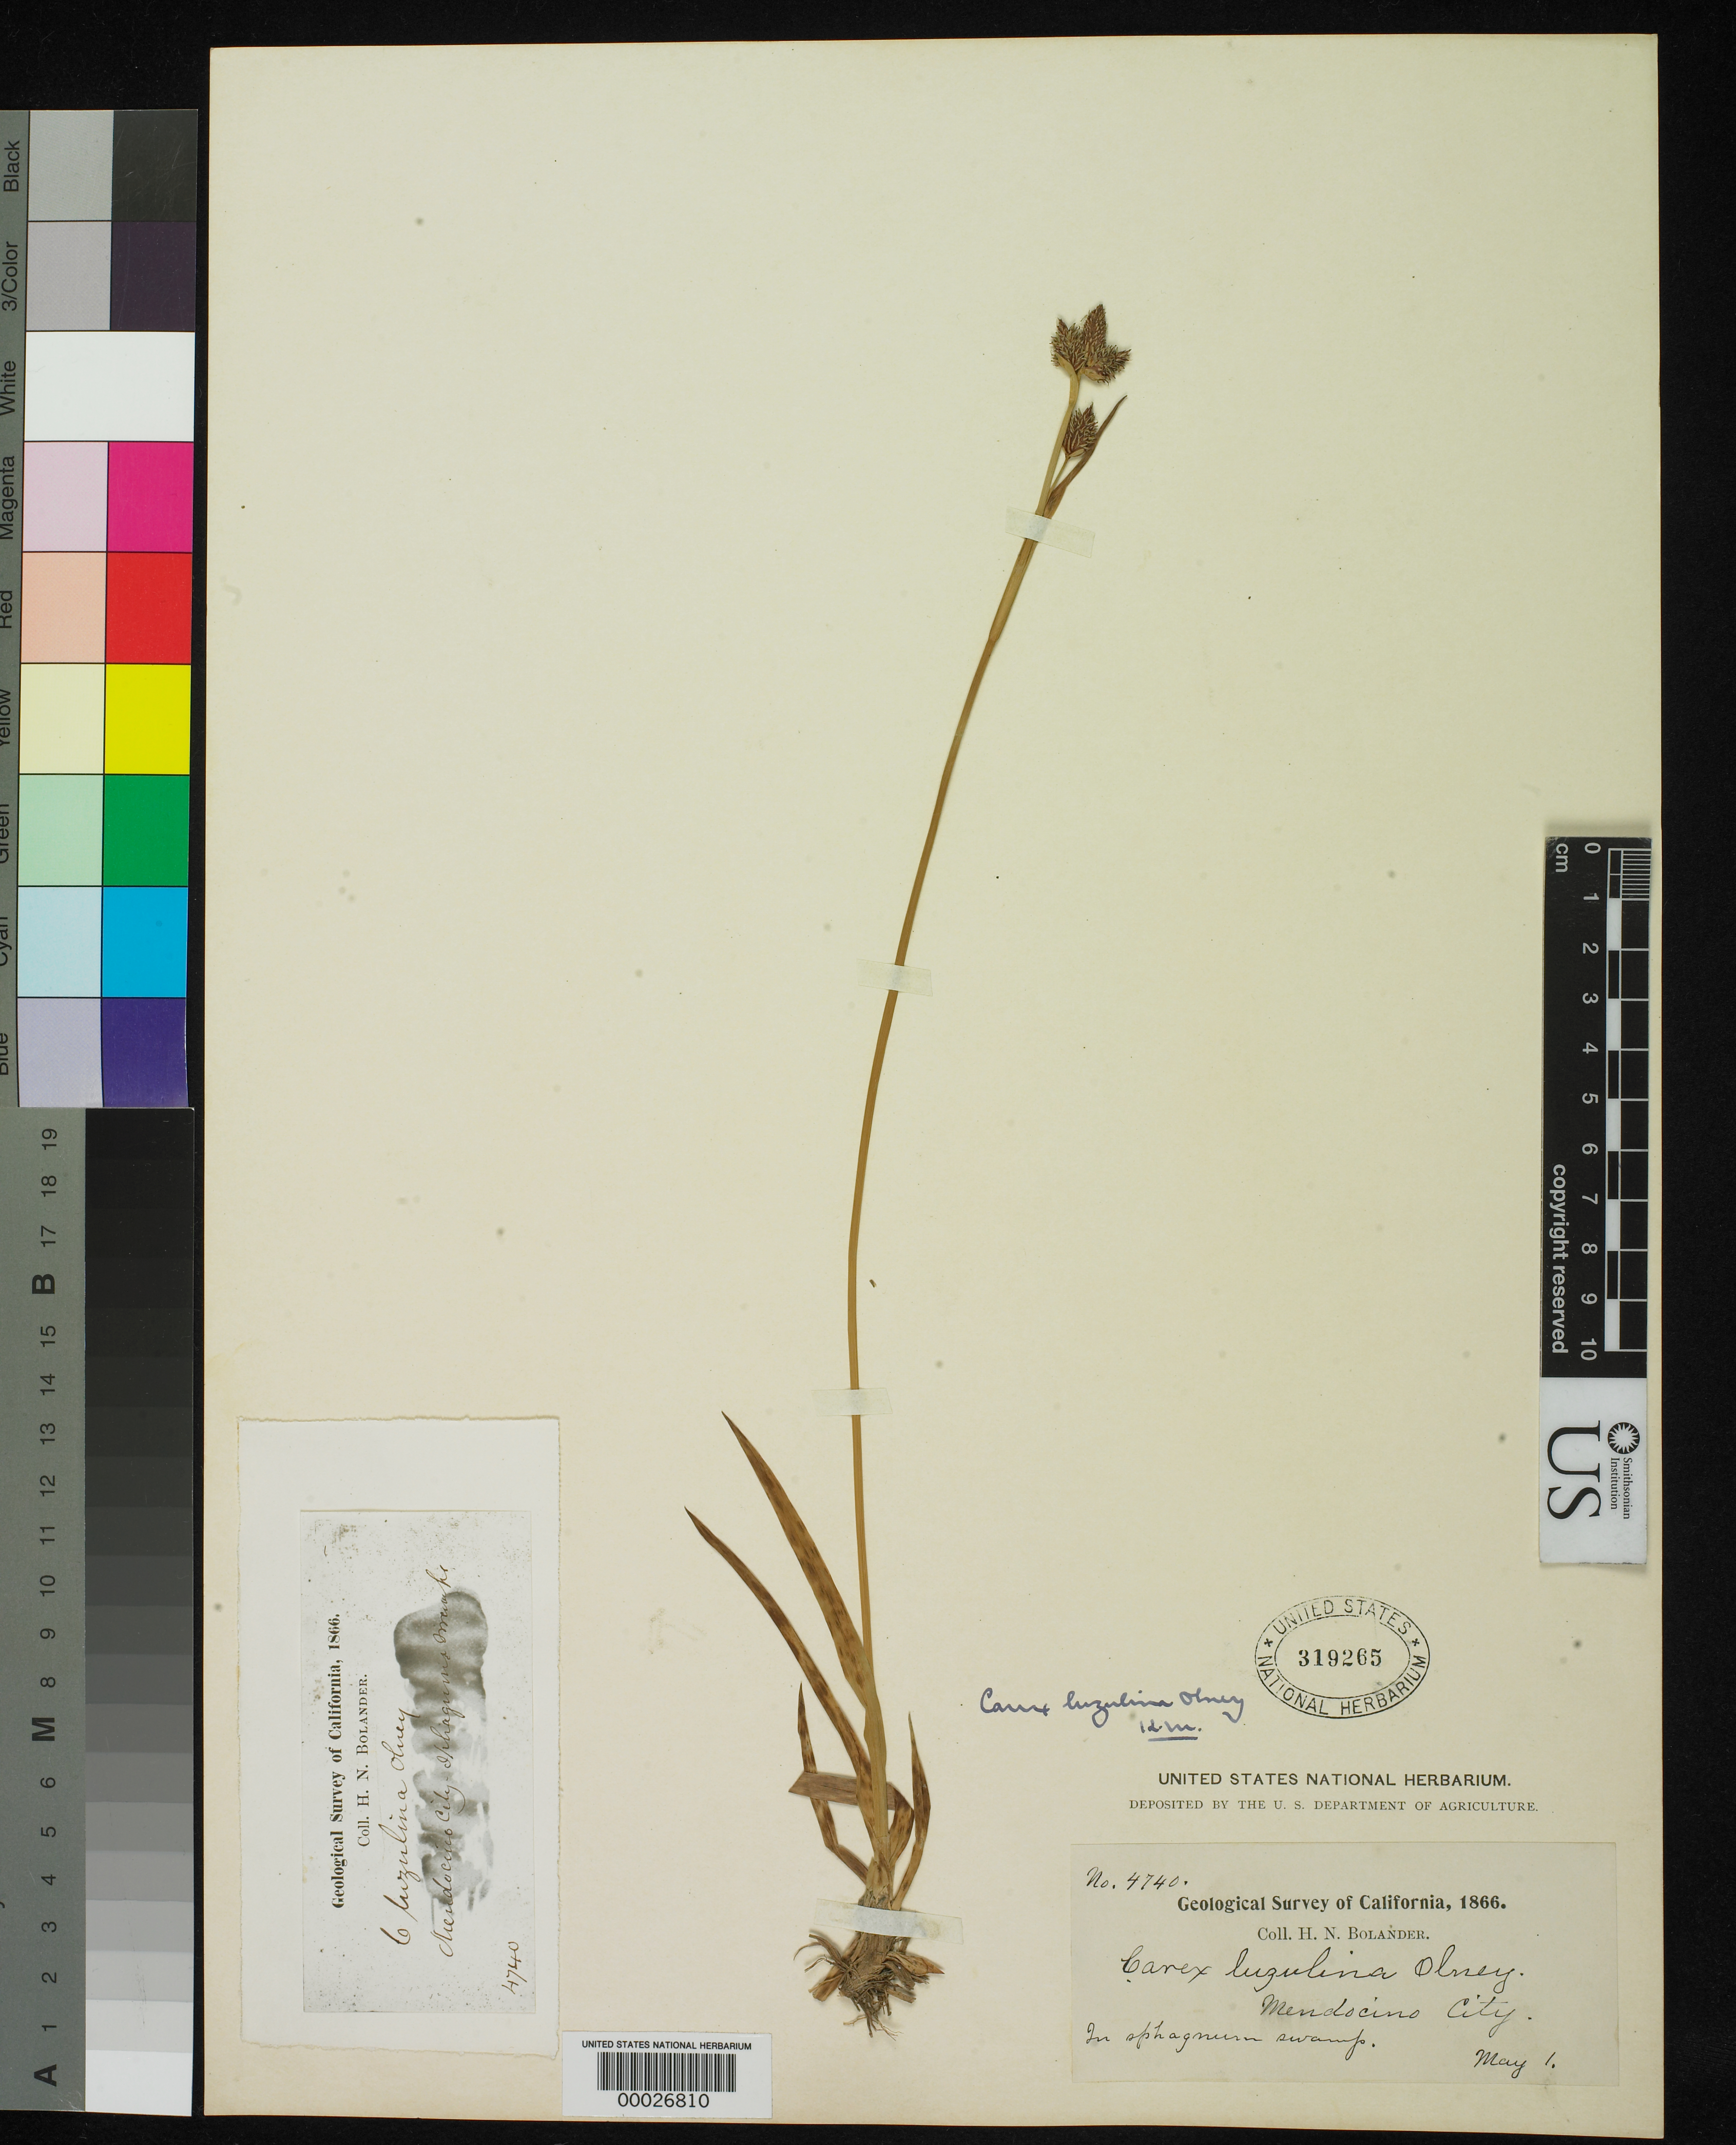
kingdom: Plantae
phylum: Tracheophyta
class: Liliopsida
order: Poales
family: Cyperaceae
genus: Carex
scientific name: Carex luzulina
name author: Olney in A. Gray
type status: Isotype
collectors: H. Bolander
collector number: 4740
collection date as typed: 01 May 1866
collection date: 1866-05-01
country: United States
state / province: California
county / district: Mendocino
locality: Mendocino City.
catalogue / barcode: US 319265